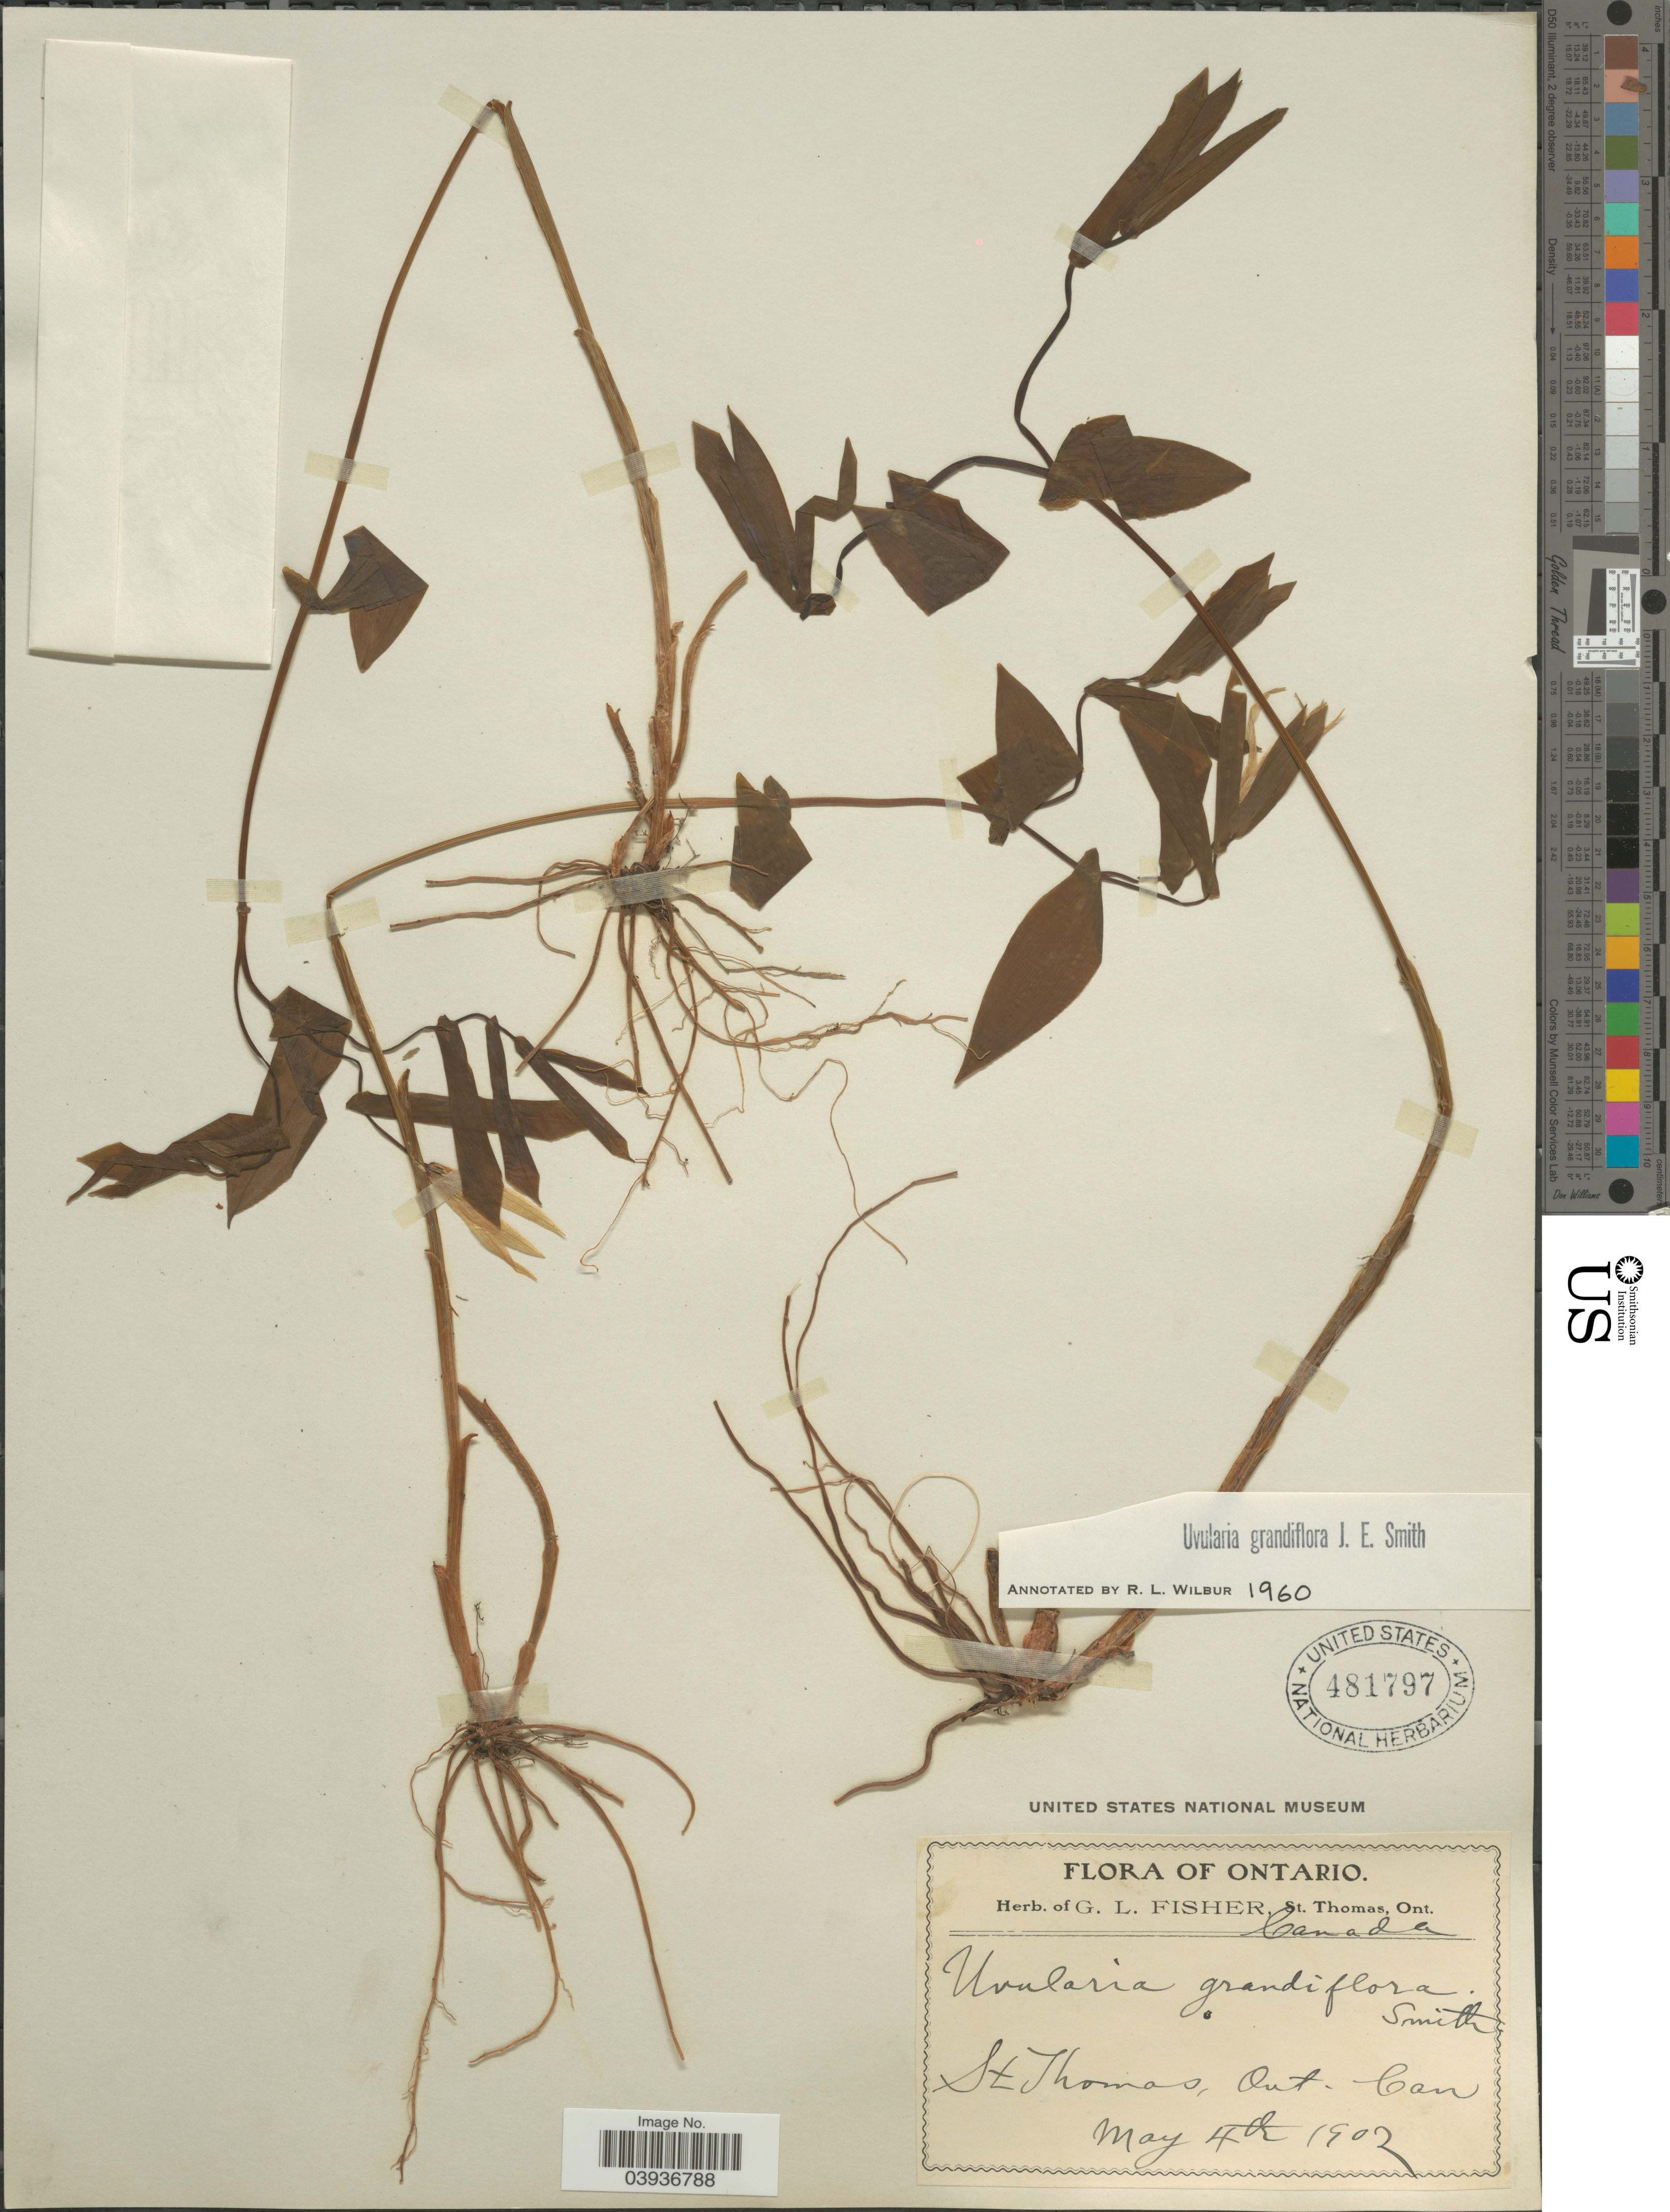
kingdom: Plantae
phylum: Tracheophyta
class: Liliopsida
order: Liliales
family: Colchicaceae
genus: Uvularia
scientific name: Uvularia grandiflora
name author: Sm.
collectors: ex herb. Geo L. Fisher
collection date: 1902-05-04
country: Canada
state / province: Ontario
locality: St Thomas.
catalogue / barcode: US 481797